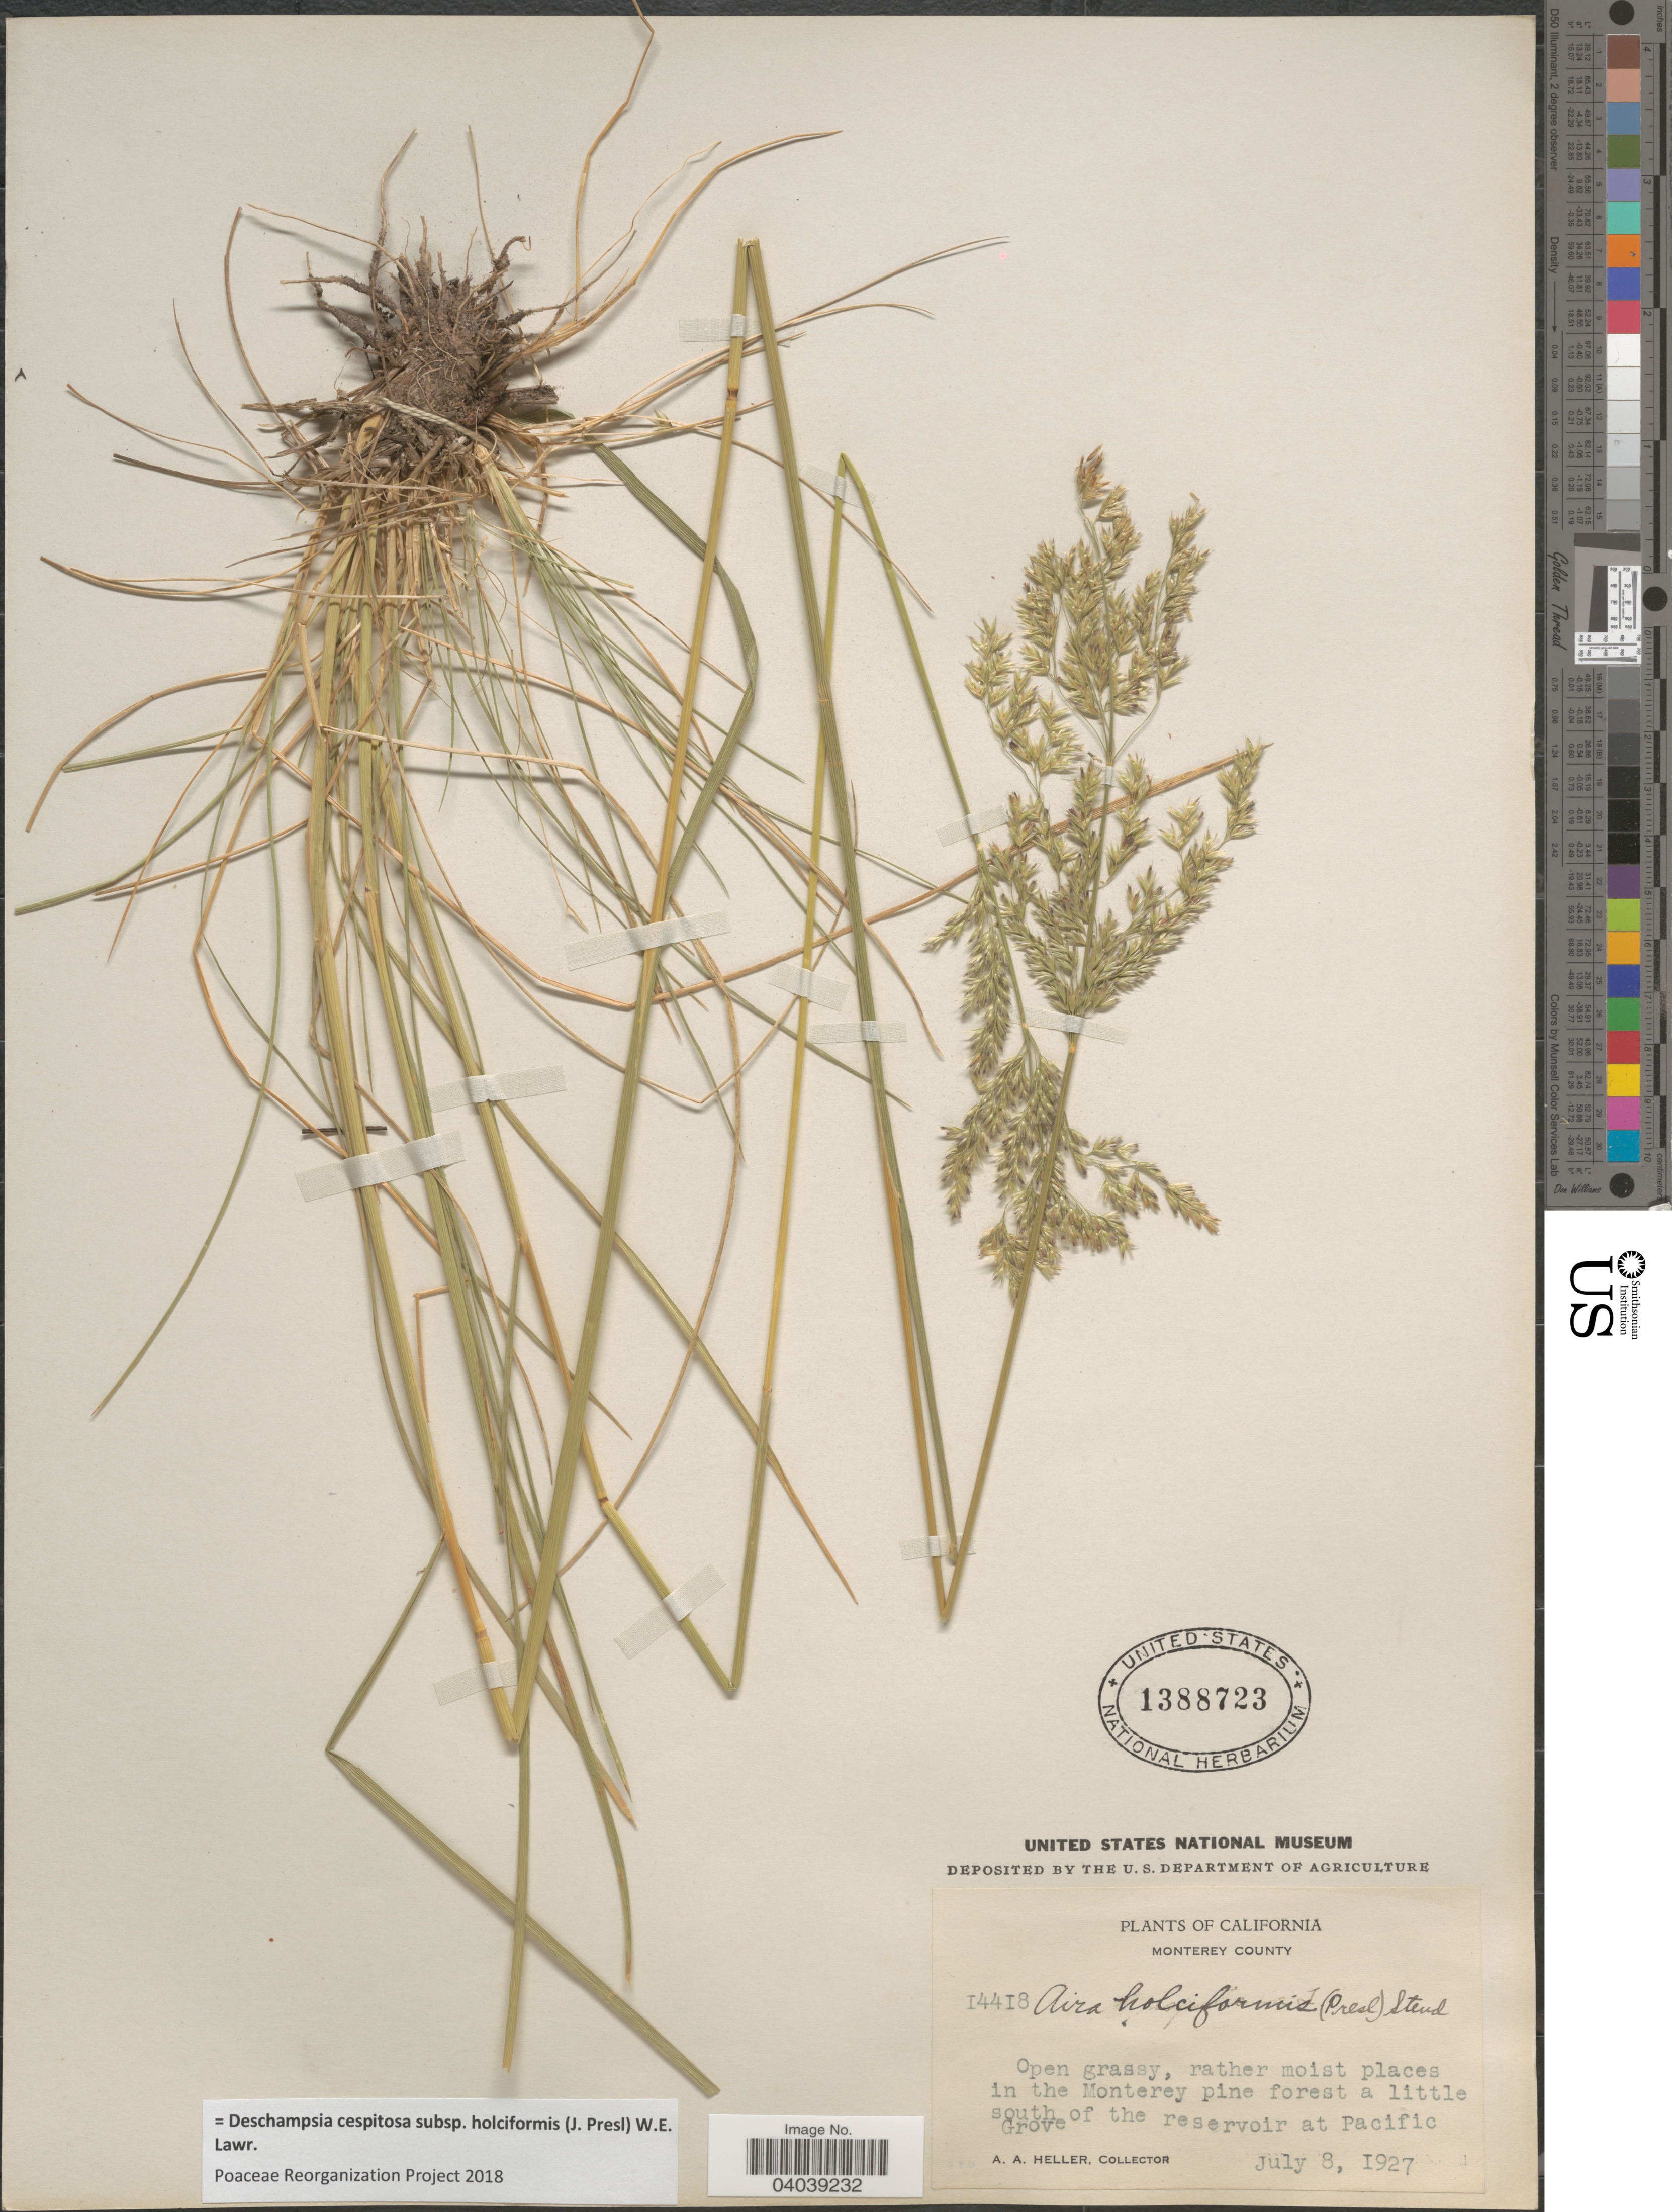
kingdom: Plantae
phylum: Tracheophyta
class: Liliopsida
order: Poales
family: Poaceae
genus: Deschampsia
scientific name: Deschampsia cespitosa subsp. holciformis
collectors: A. A. Heller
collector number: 14418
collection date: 1927-07-08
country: United States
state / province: California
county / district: Monterey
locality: Monterey County. In the Monterey pine forest a little south of the reservoir at Pacific Grove.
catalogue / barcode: US 1388723